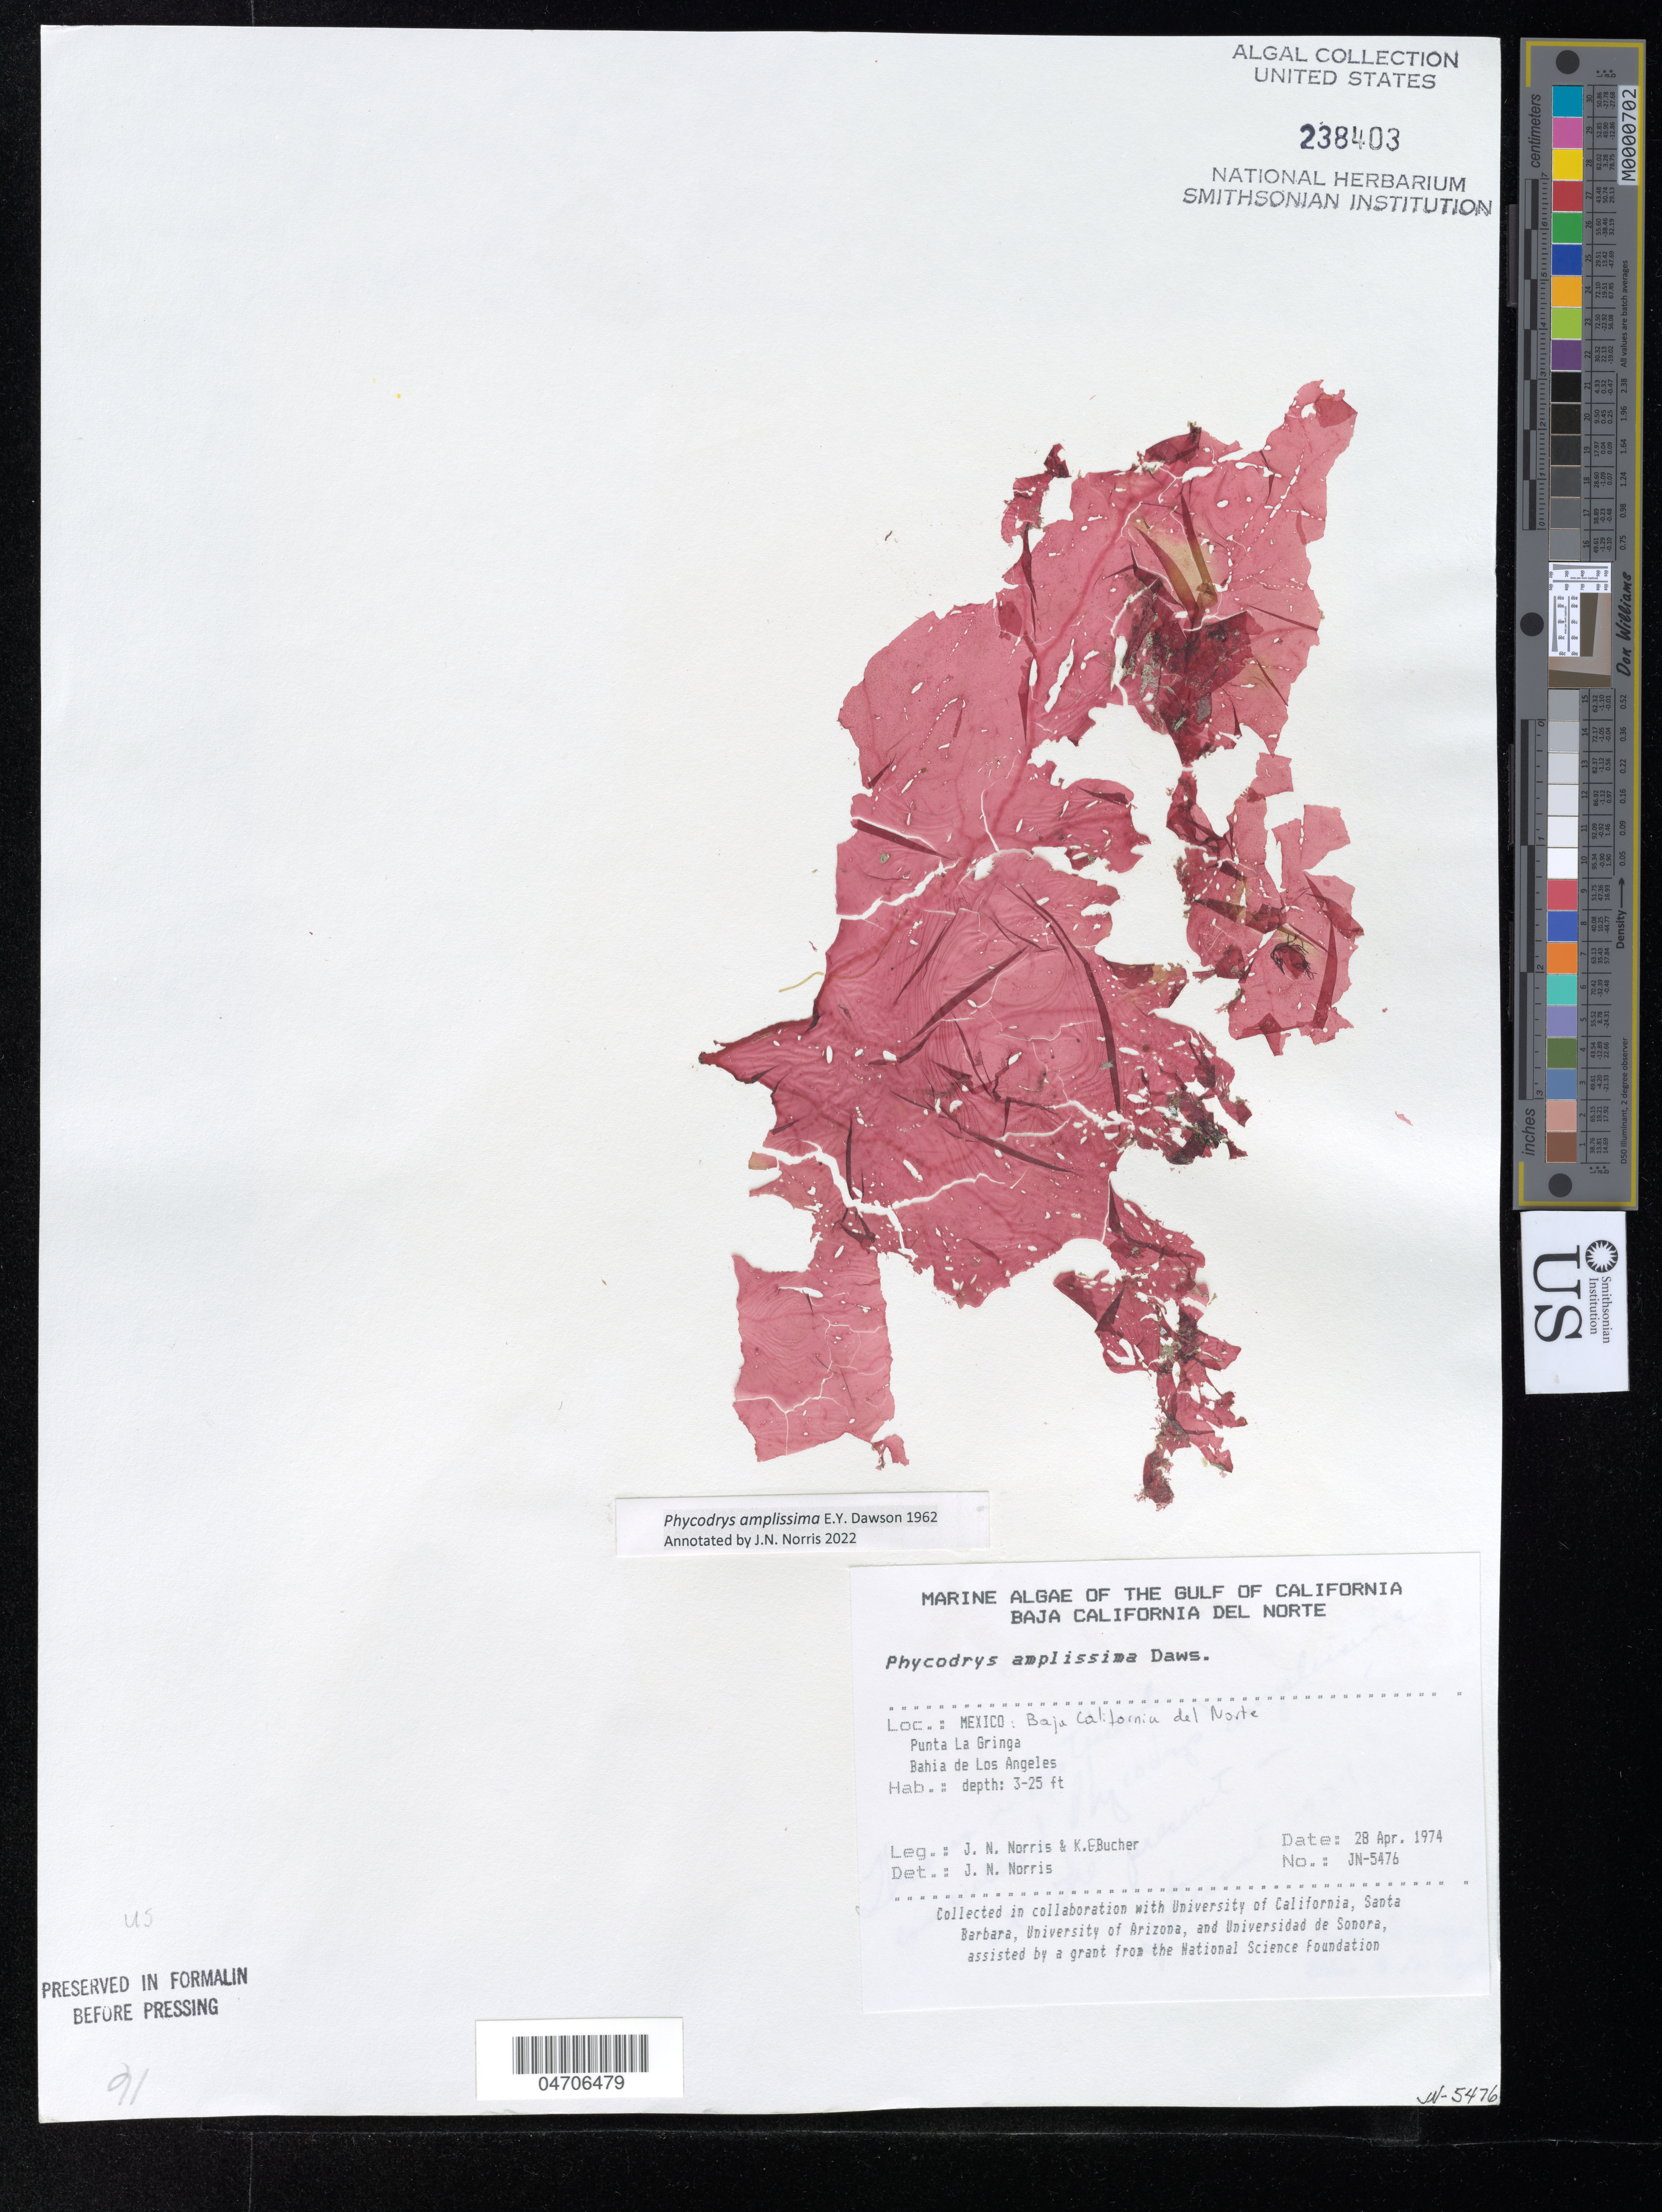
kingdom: Plantae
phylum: Rhodophyta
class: Florideophyceae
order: Ceramiales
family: Delesseriaceae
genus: Phycodrys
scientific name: Phycodrys amplissima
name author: E.Y. Dawson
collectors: J. Norris & K. E. Bucher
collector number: JN-5476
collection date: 1974-04-28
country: Mexico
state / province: Baja California Norte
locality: The Gulf of California. Punta La Gringa. Bahia de Los Angeles.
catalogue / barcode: US 238403